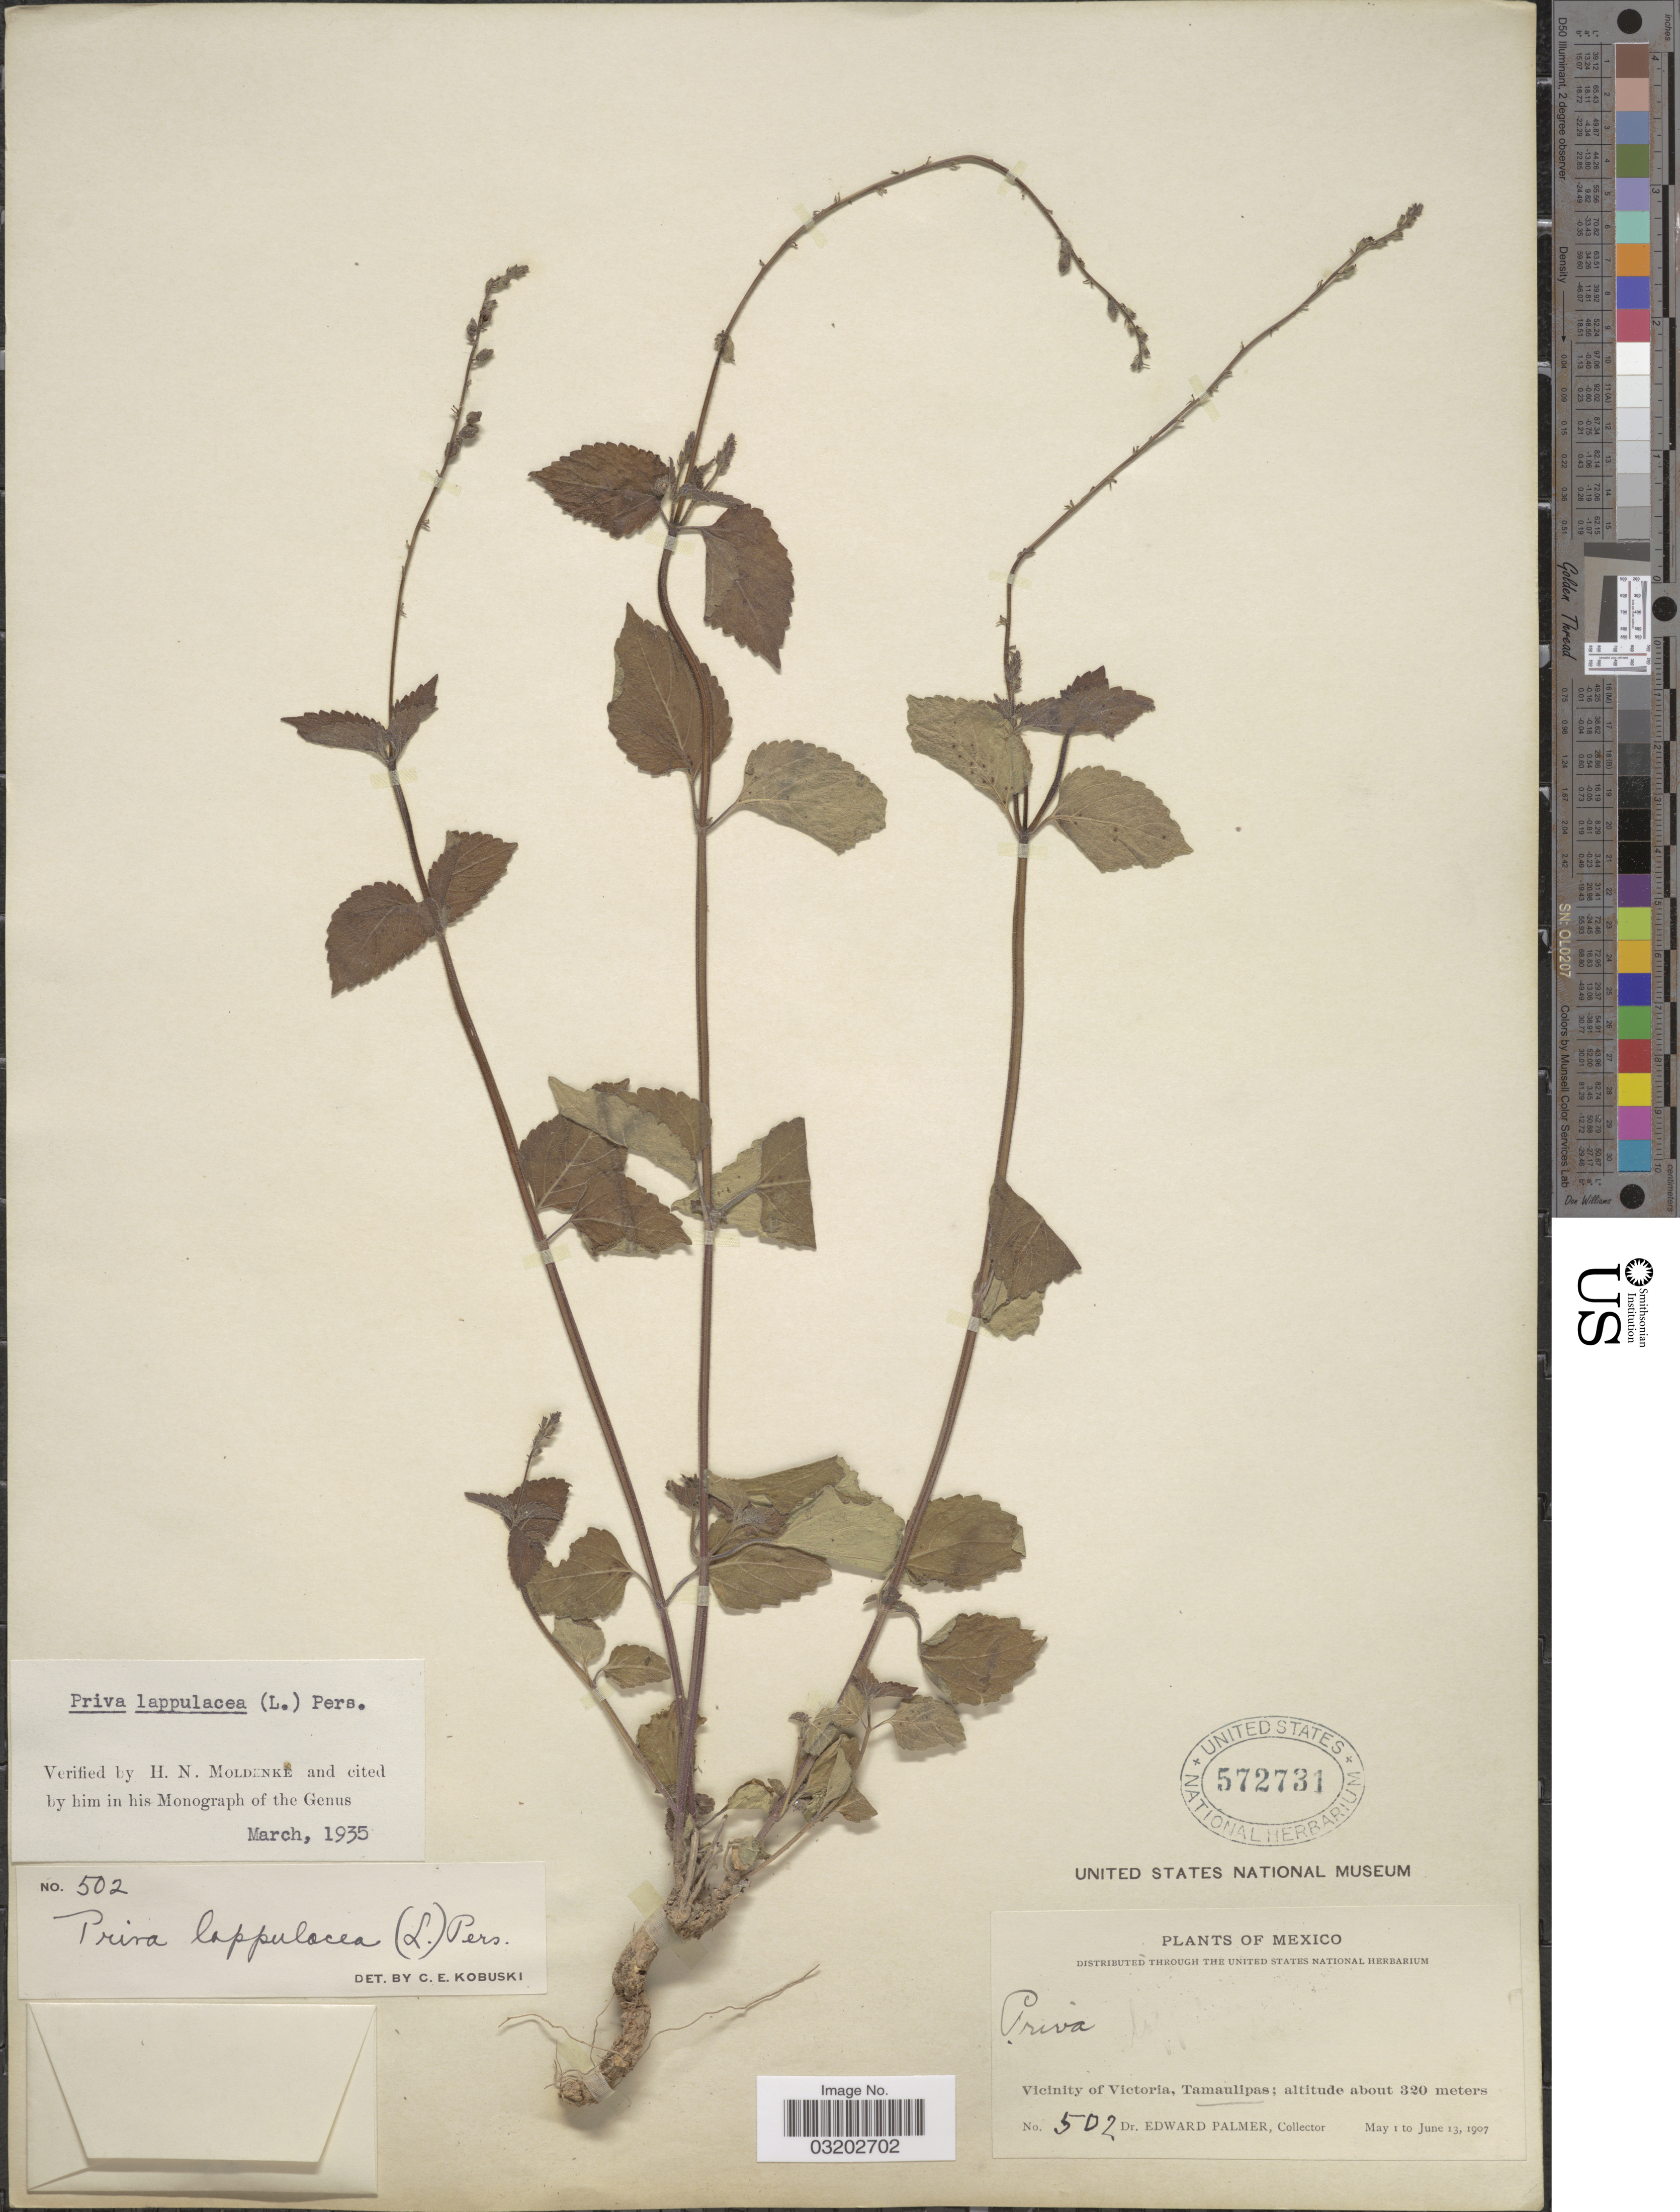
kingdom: Plantae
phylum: Tracheophyta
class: Magnoliopsida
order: Lamiales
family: Verbenaceae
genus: Priva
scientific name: Priva lappulacea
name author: (L.) Pers.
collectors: E. Palmer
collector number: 502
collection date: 1907-05-01/1907-06-13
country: Mexico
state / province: Tamaulipas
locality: Vicinity of Victoria.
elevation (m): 320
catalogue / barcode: US 572731